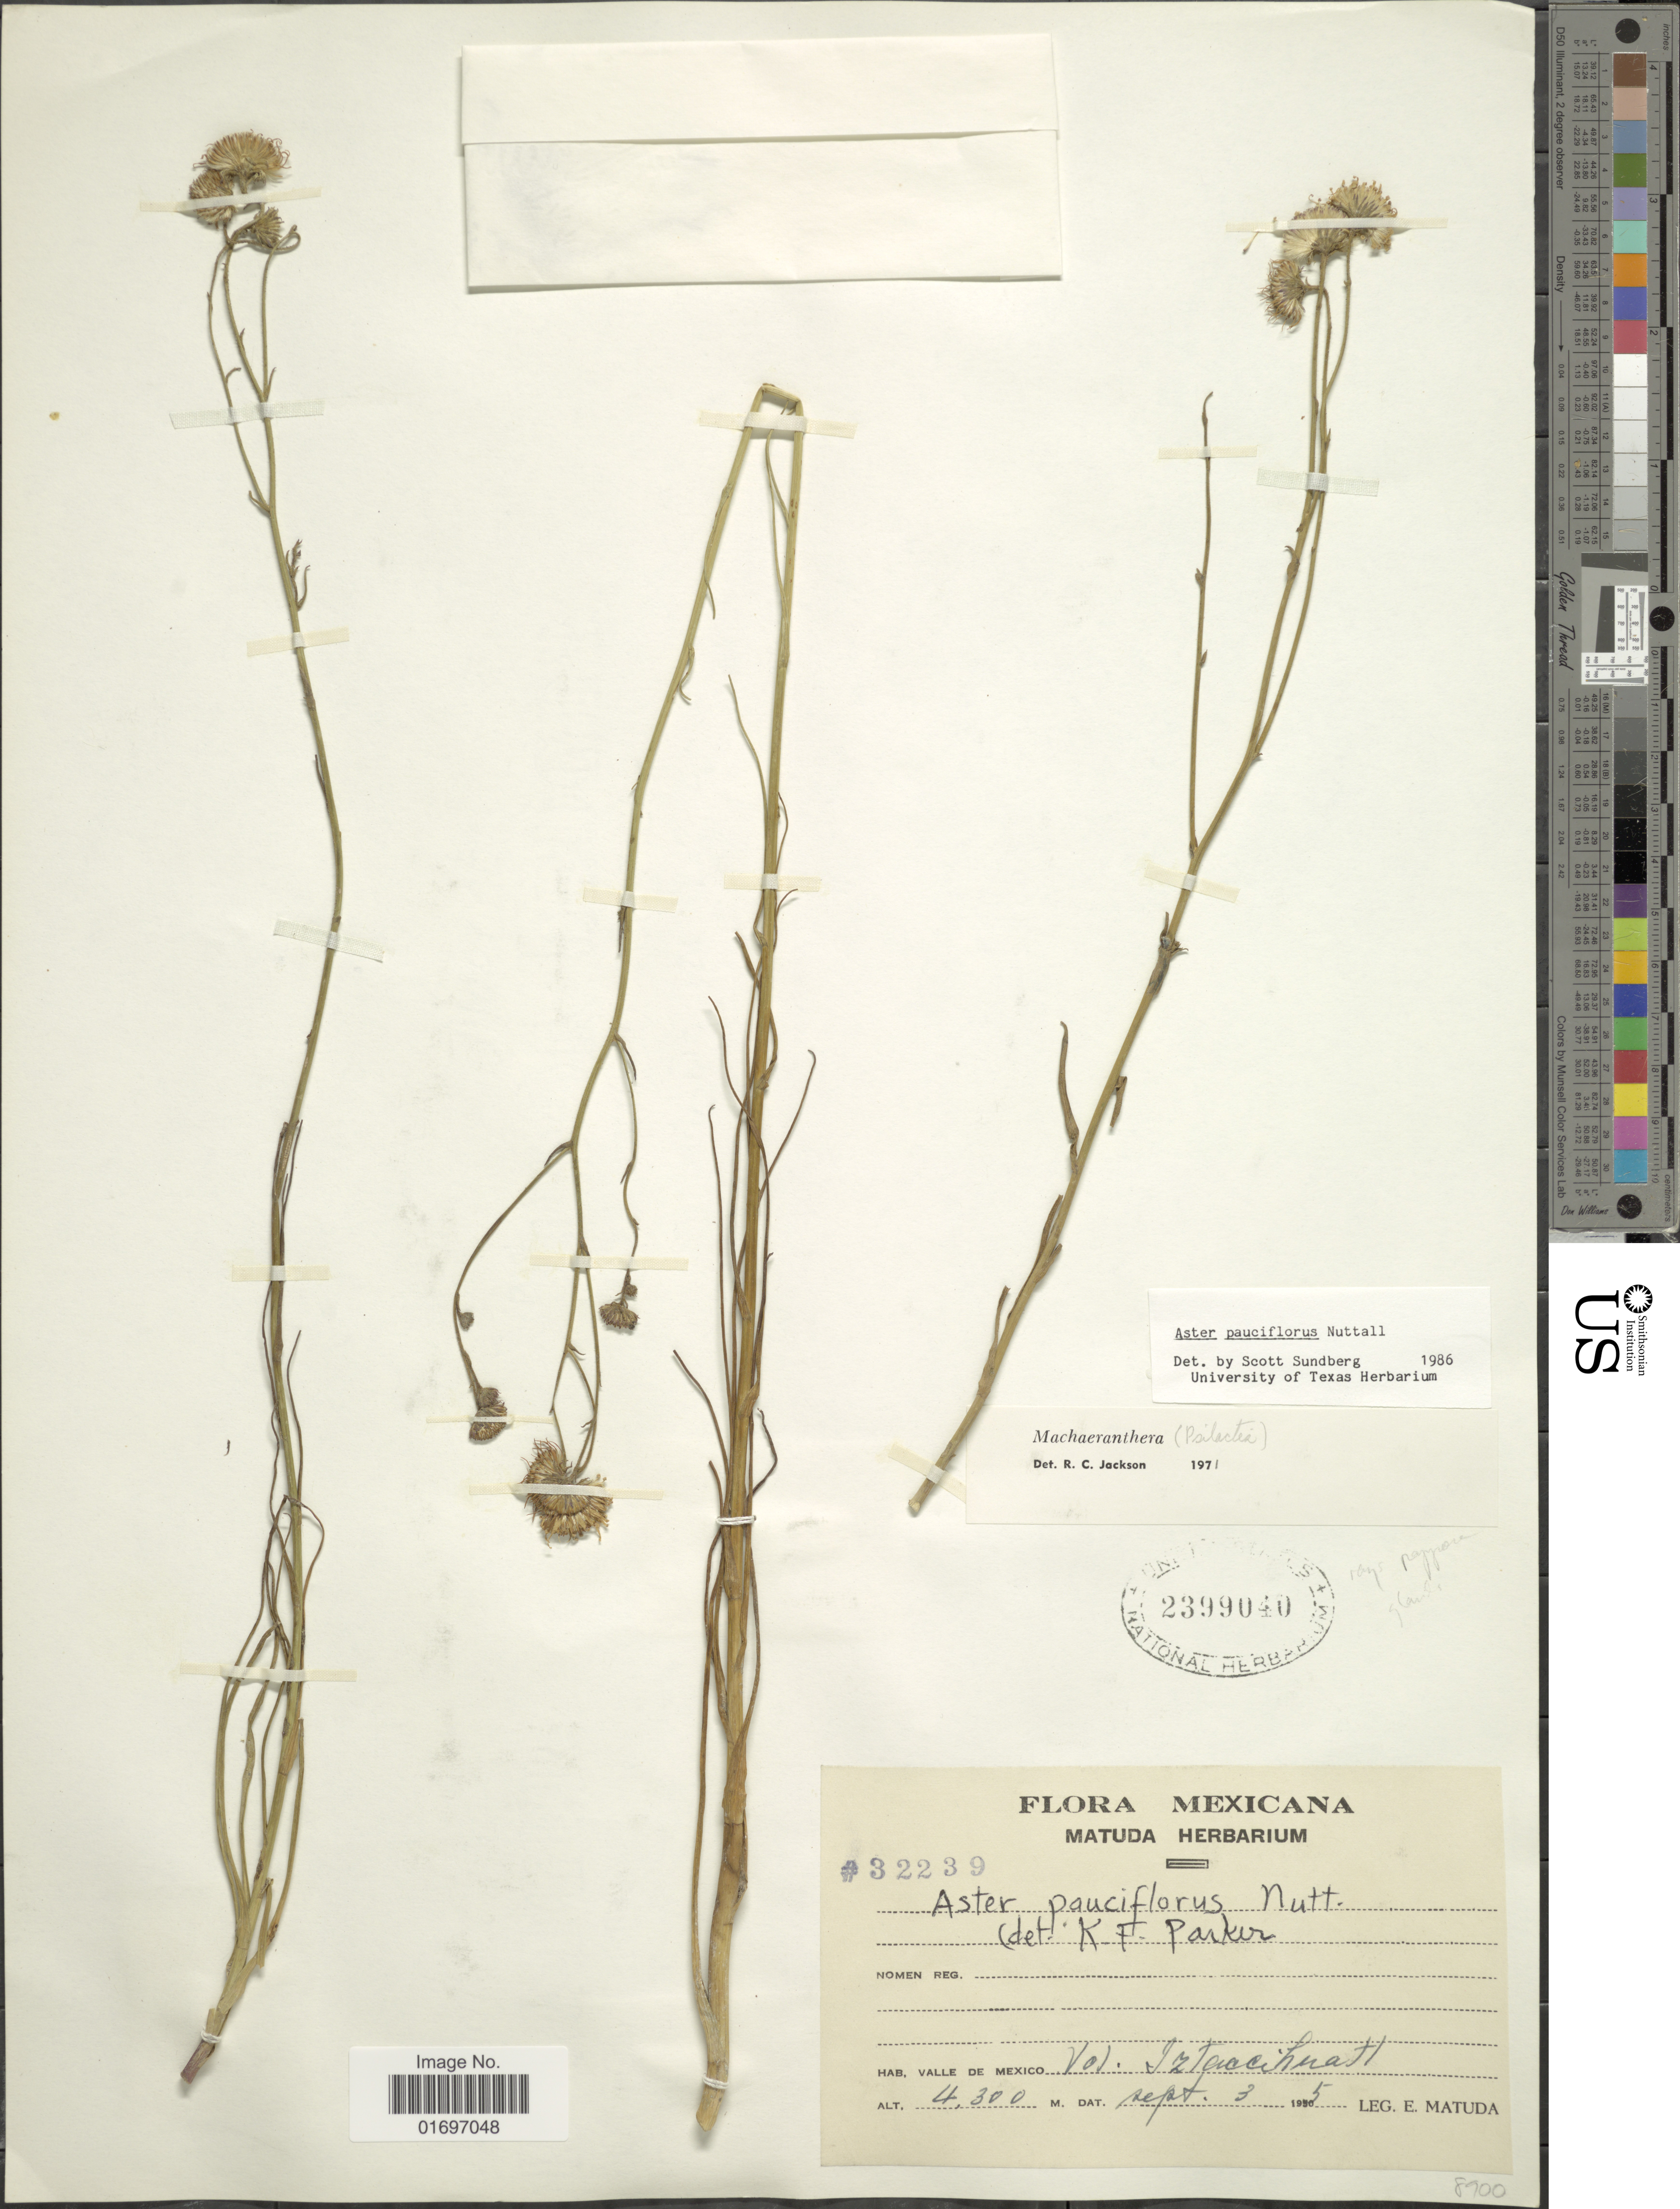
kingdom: Plantae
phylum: Tracheophyta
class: Magnoliopsida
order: Asterales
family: Asteraceae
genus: Almutaster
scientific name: Almutaster pauciflorus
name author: (Nutt.) Á. Löve & D. Löve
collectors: E. Matuda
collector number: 32239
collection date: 1950-09-03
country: Mexico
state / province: México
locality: Valle de Mexico. Vol. Iztaccihuatl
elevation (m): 4300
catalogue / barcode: US 2399040